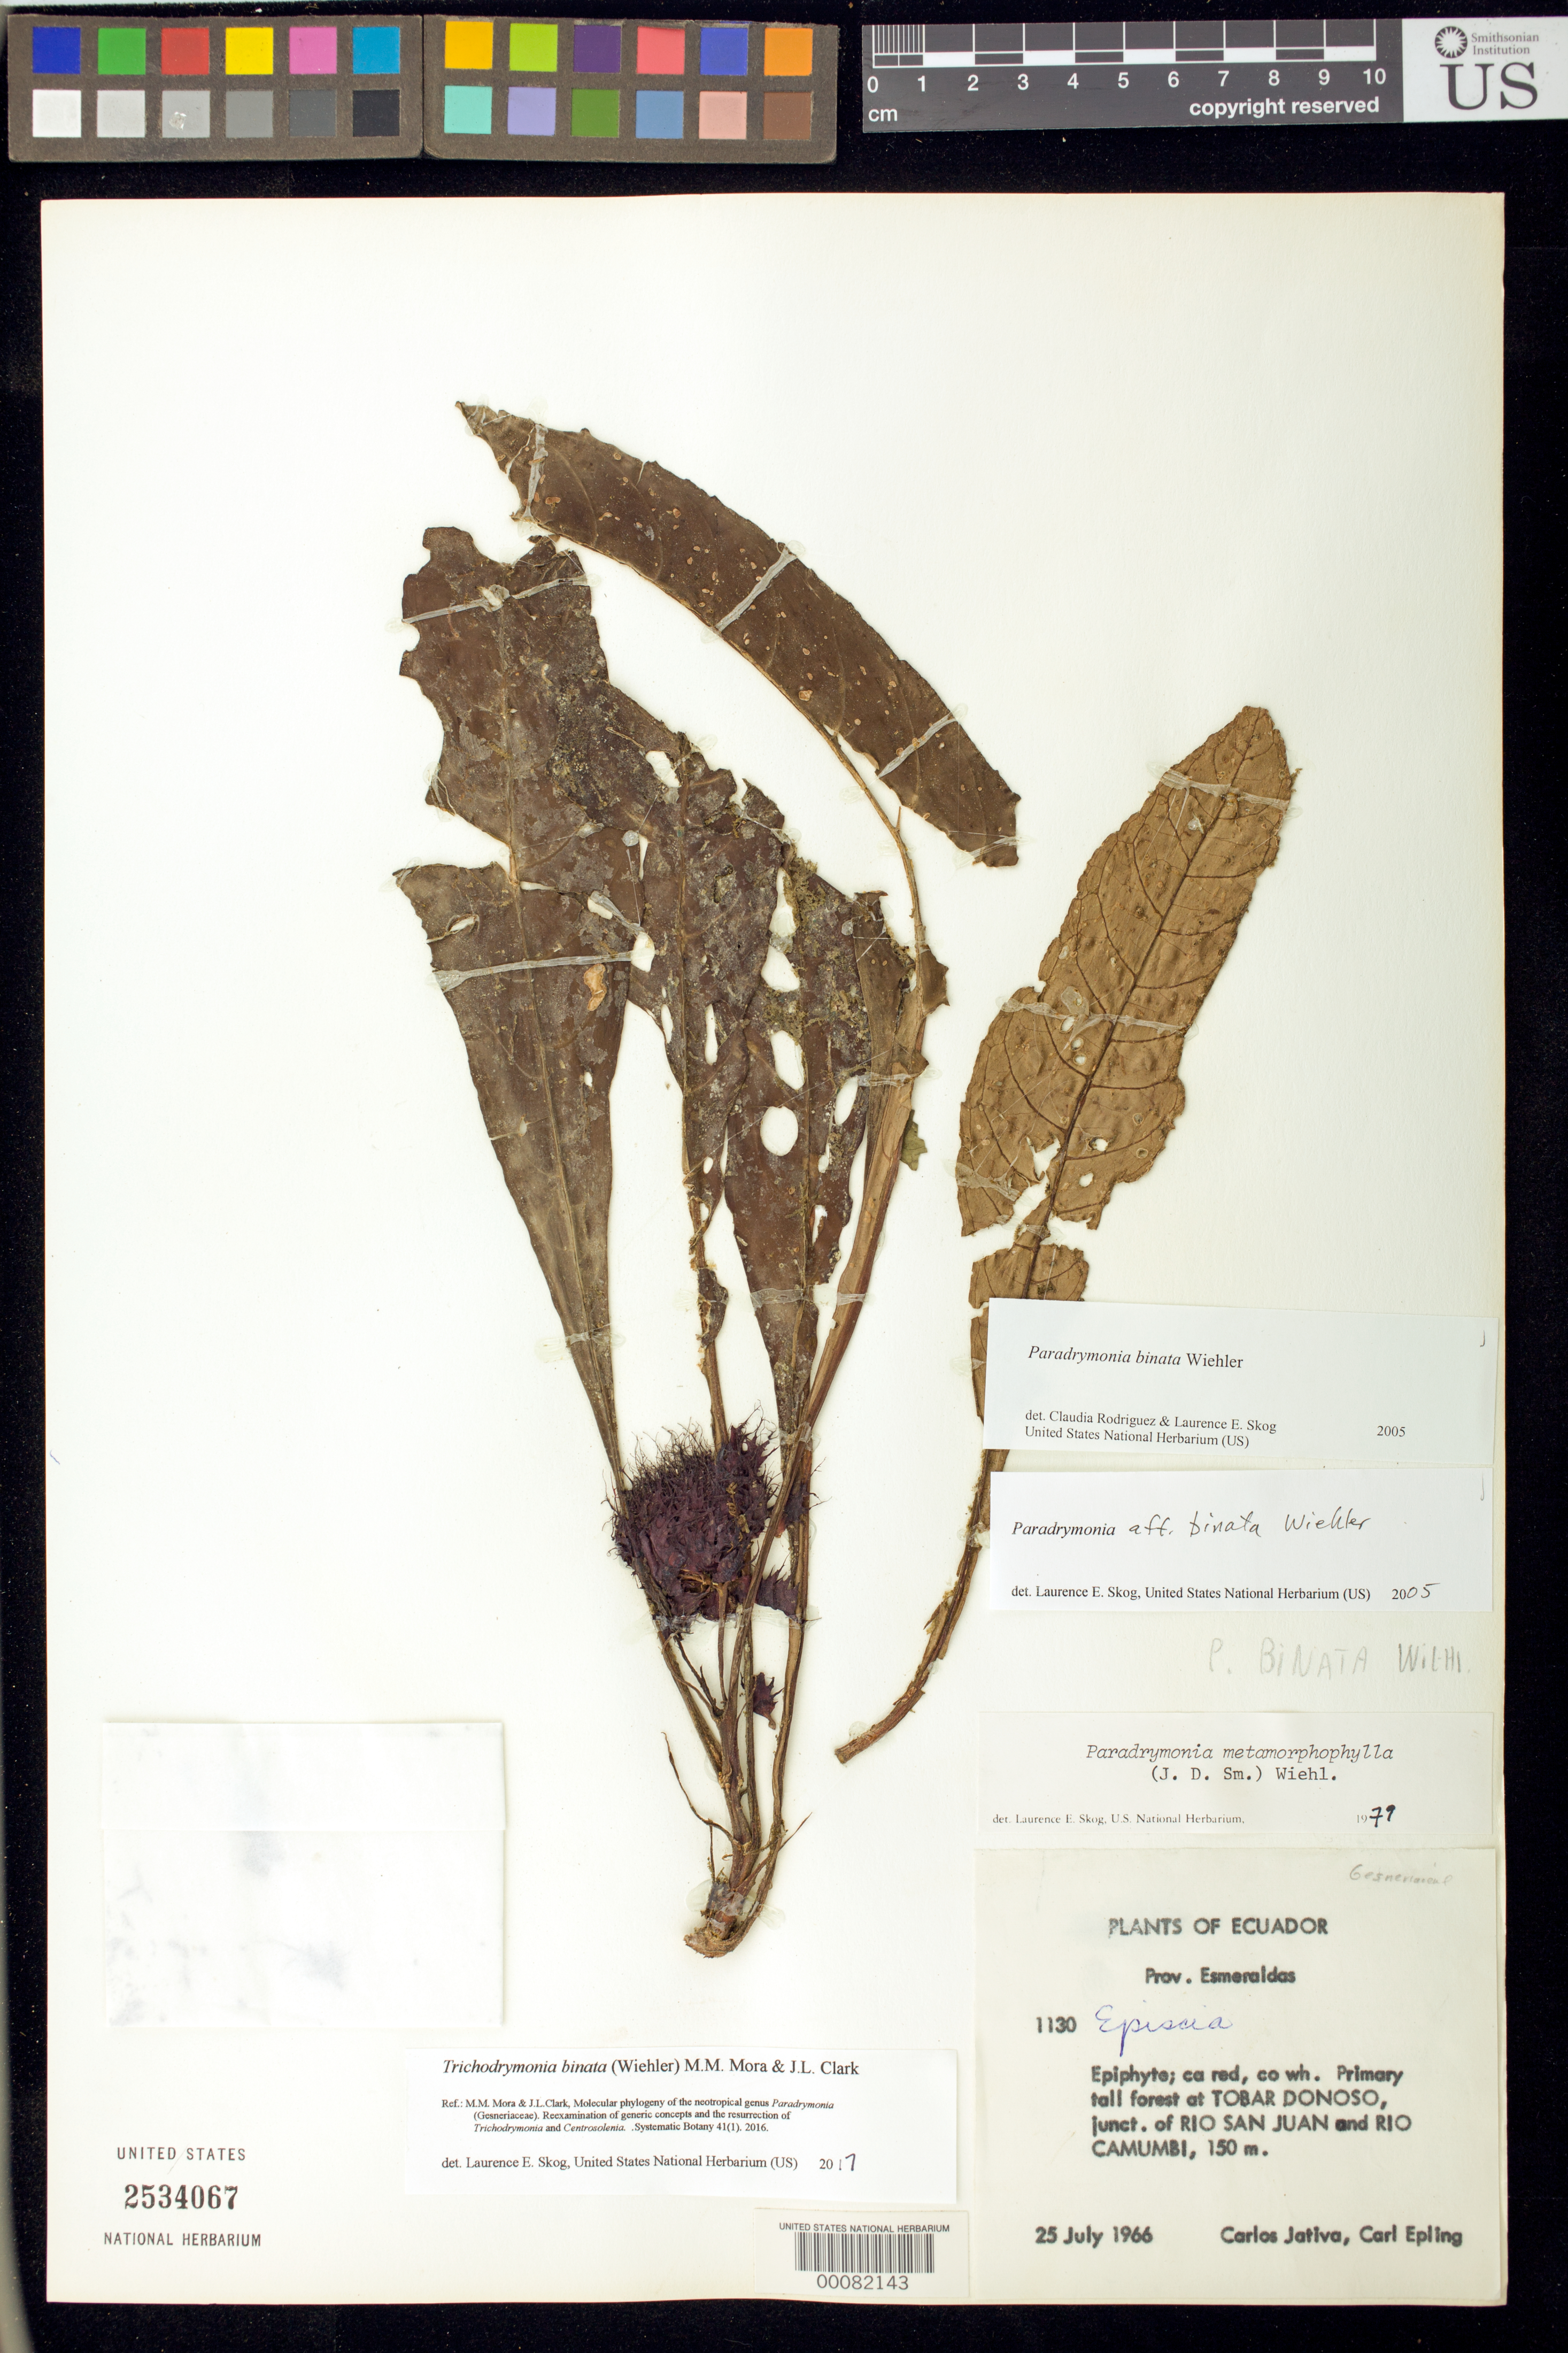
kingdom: Plantae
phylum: Tracheophyta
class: Magnoliopsida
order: Lamiales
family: Gesneriaceae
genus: Trichodrymonia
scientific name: Trichodrymonia binata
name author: (Wiehler) M.M. Mora & J.L. Clark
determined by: Skog, Laurence E.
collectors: C. D. Játiva & C. C. Epling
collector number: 1130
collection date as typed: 25 Jul 1966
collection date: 1966-07-25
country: Ecuador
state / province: Esmeraldas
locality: At Tobar Donoso, junction of Rio San Juan and Rio Camumbi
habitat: Primary tall forest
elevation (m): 150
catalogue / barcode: US 2534067